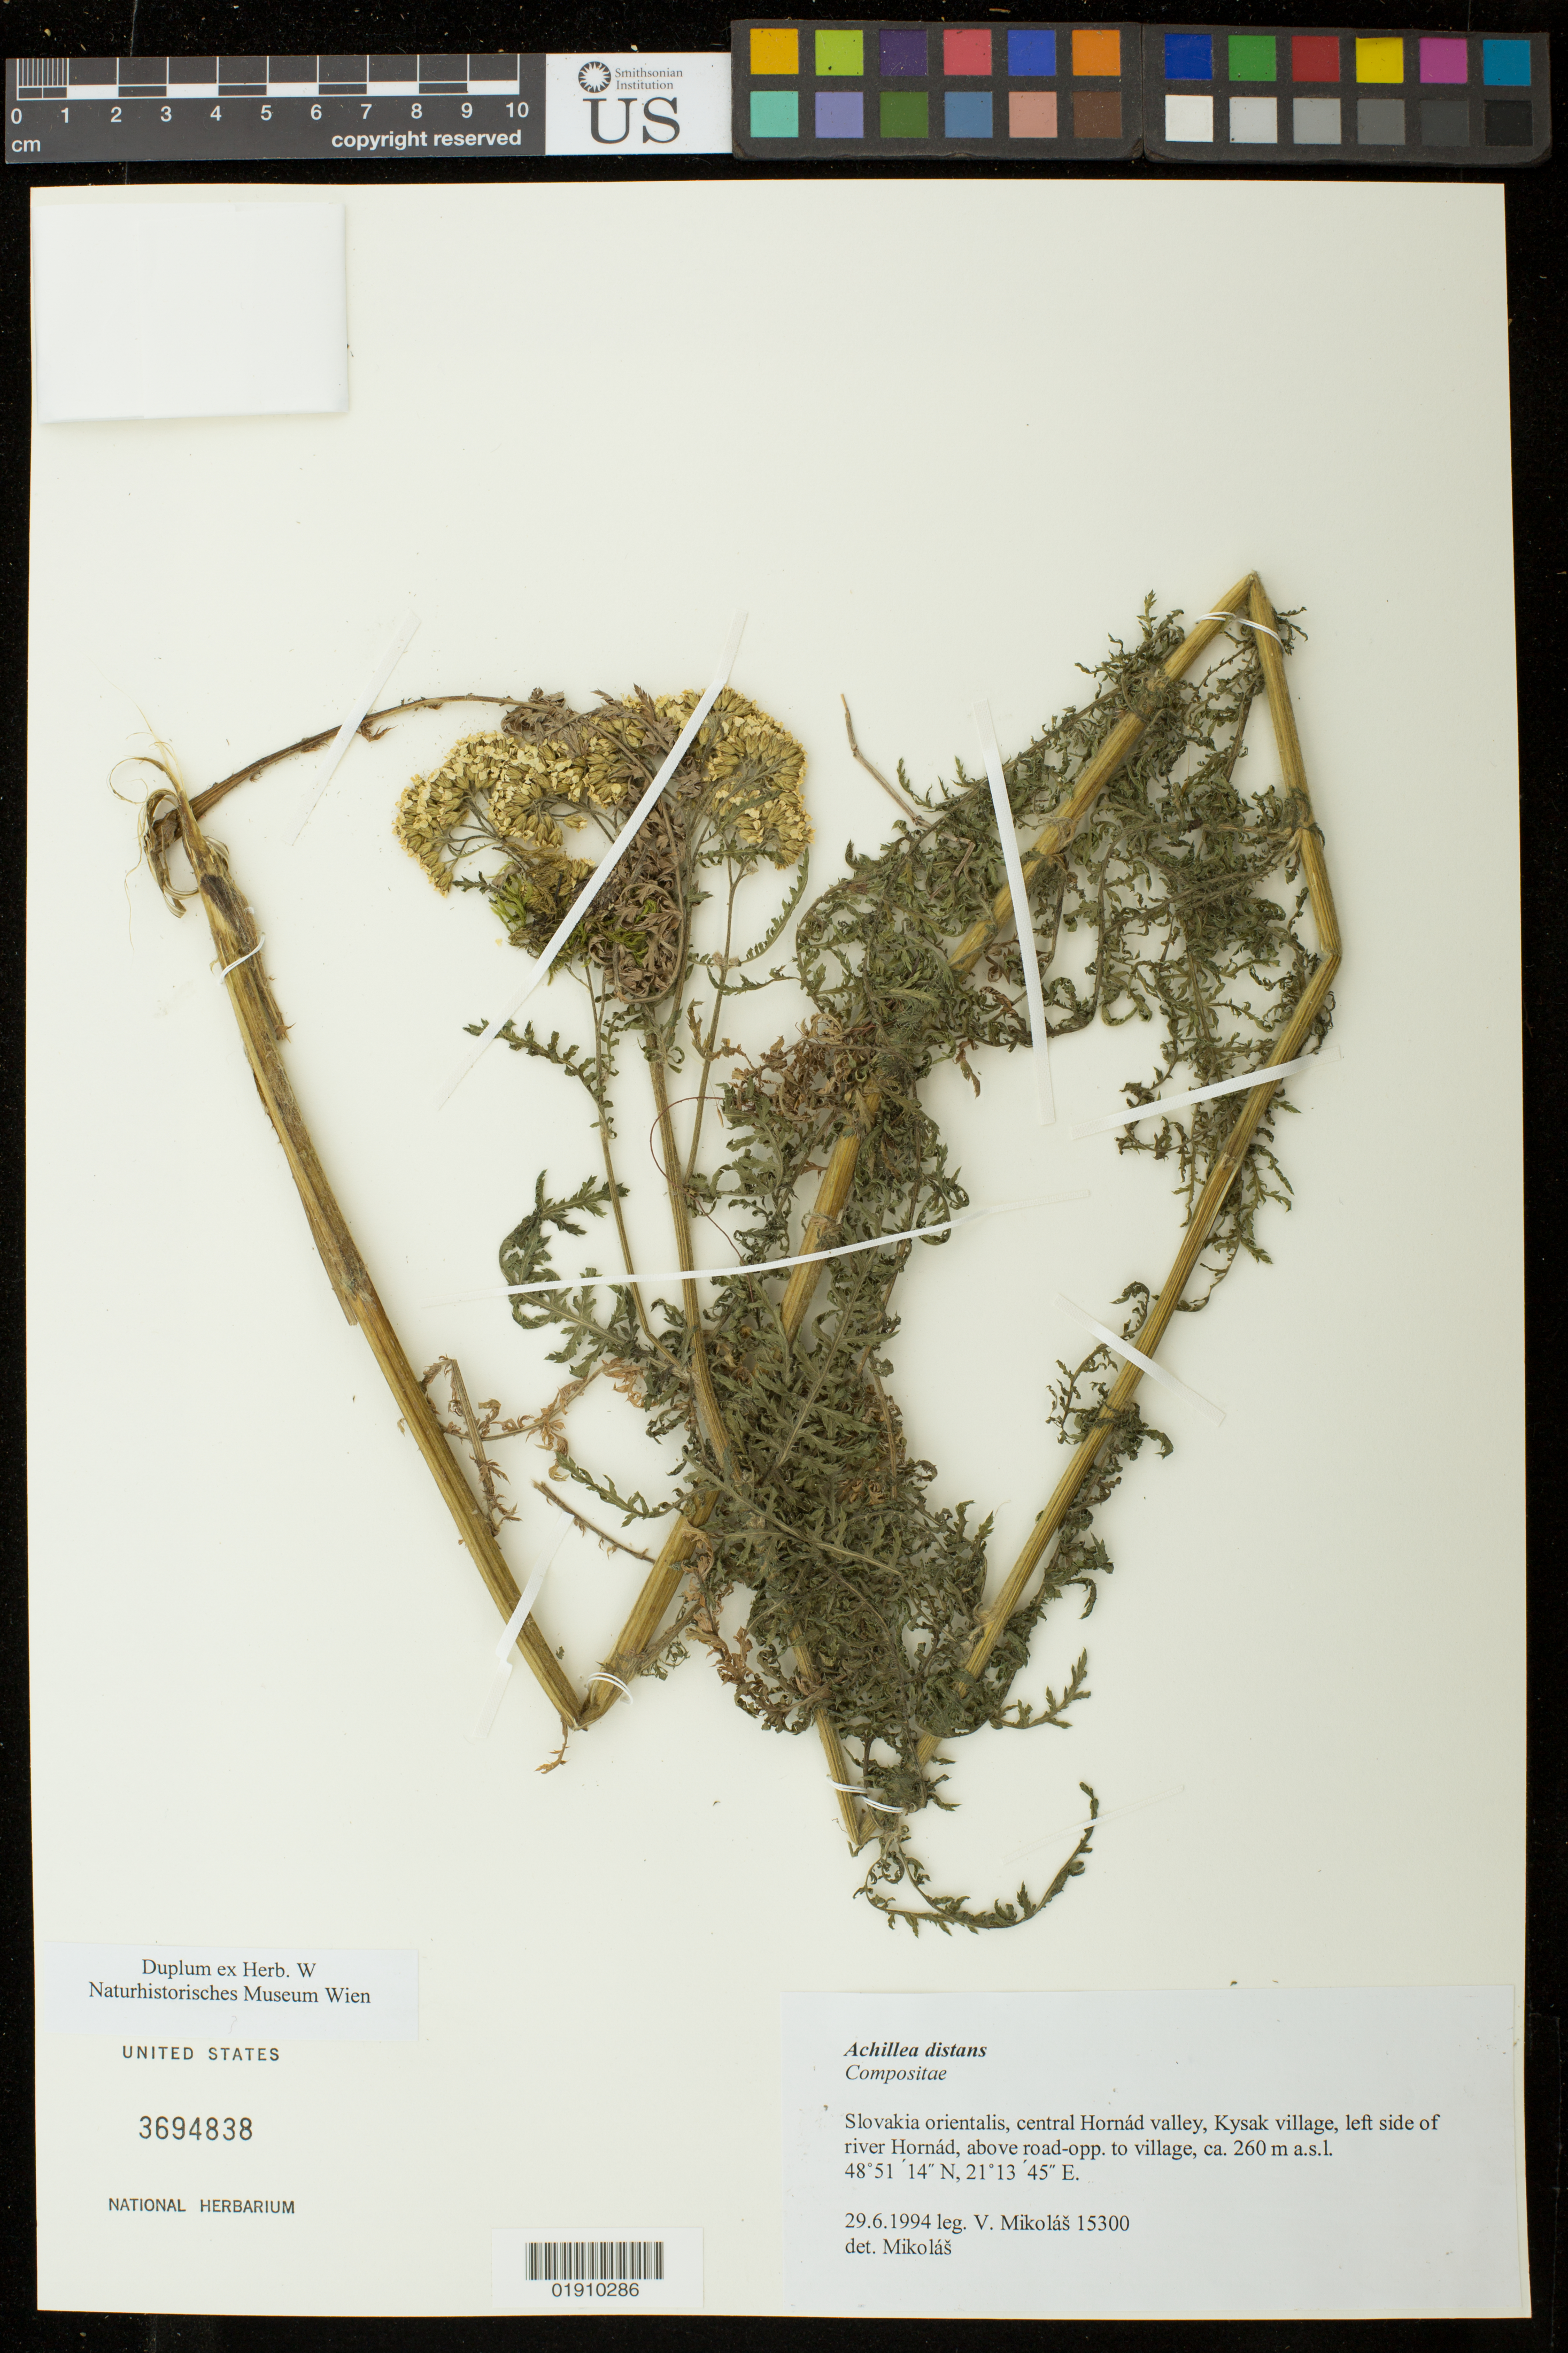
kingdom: Plantae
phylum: Tracheophyta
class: Magnoliopsida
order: Asterales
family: Asteraceae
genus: Achillea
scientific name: Achillea distans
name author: Waldst. & Kit. ex Willd.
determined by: Mikolás, V.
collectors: V. Mikolás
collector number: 15300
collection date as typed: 29.6.1994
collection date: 1994-06-29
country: Slovakia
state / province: Kosicky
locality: Slovakia orientalis, central Hornad valley, Kysak village, left side of river Hornad, above road-opp. to village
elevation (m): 260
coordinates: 48 51 14 N, 21 13 45 E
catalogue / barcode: US 3694838